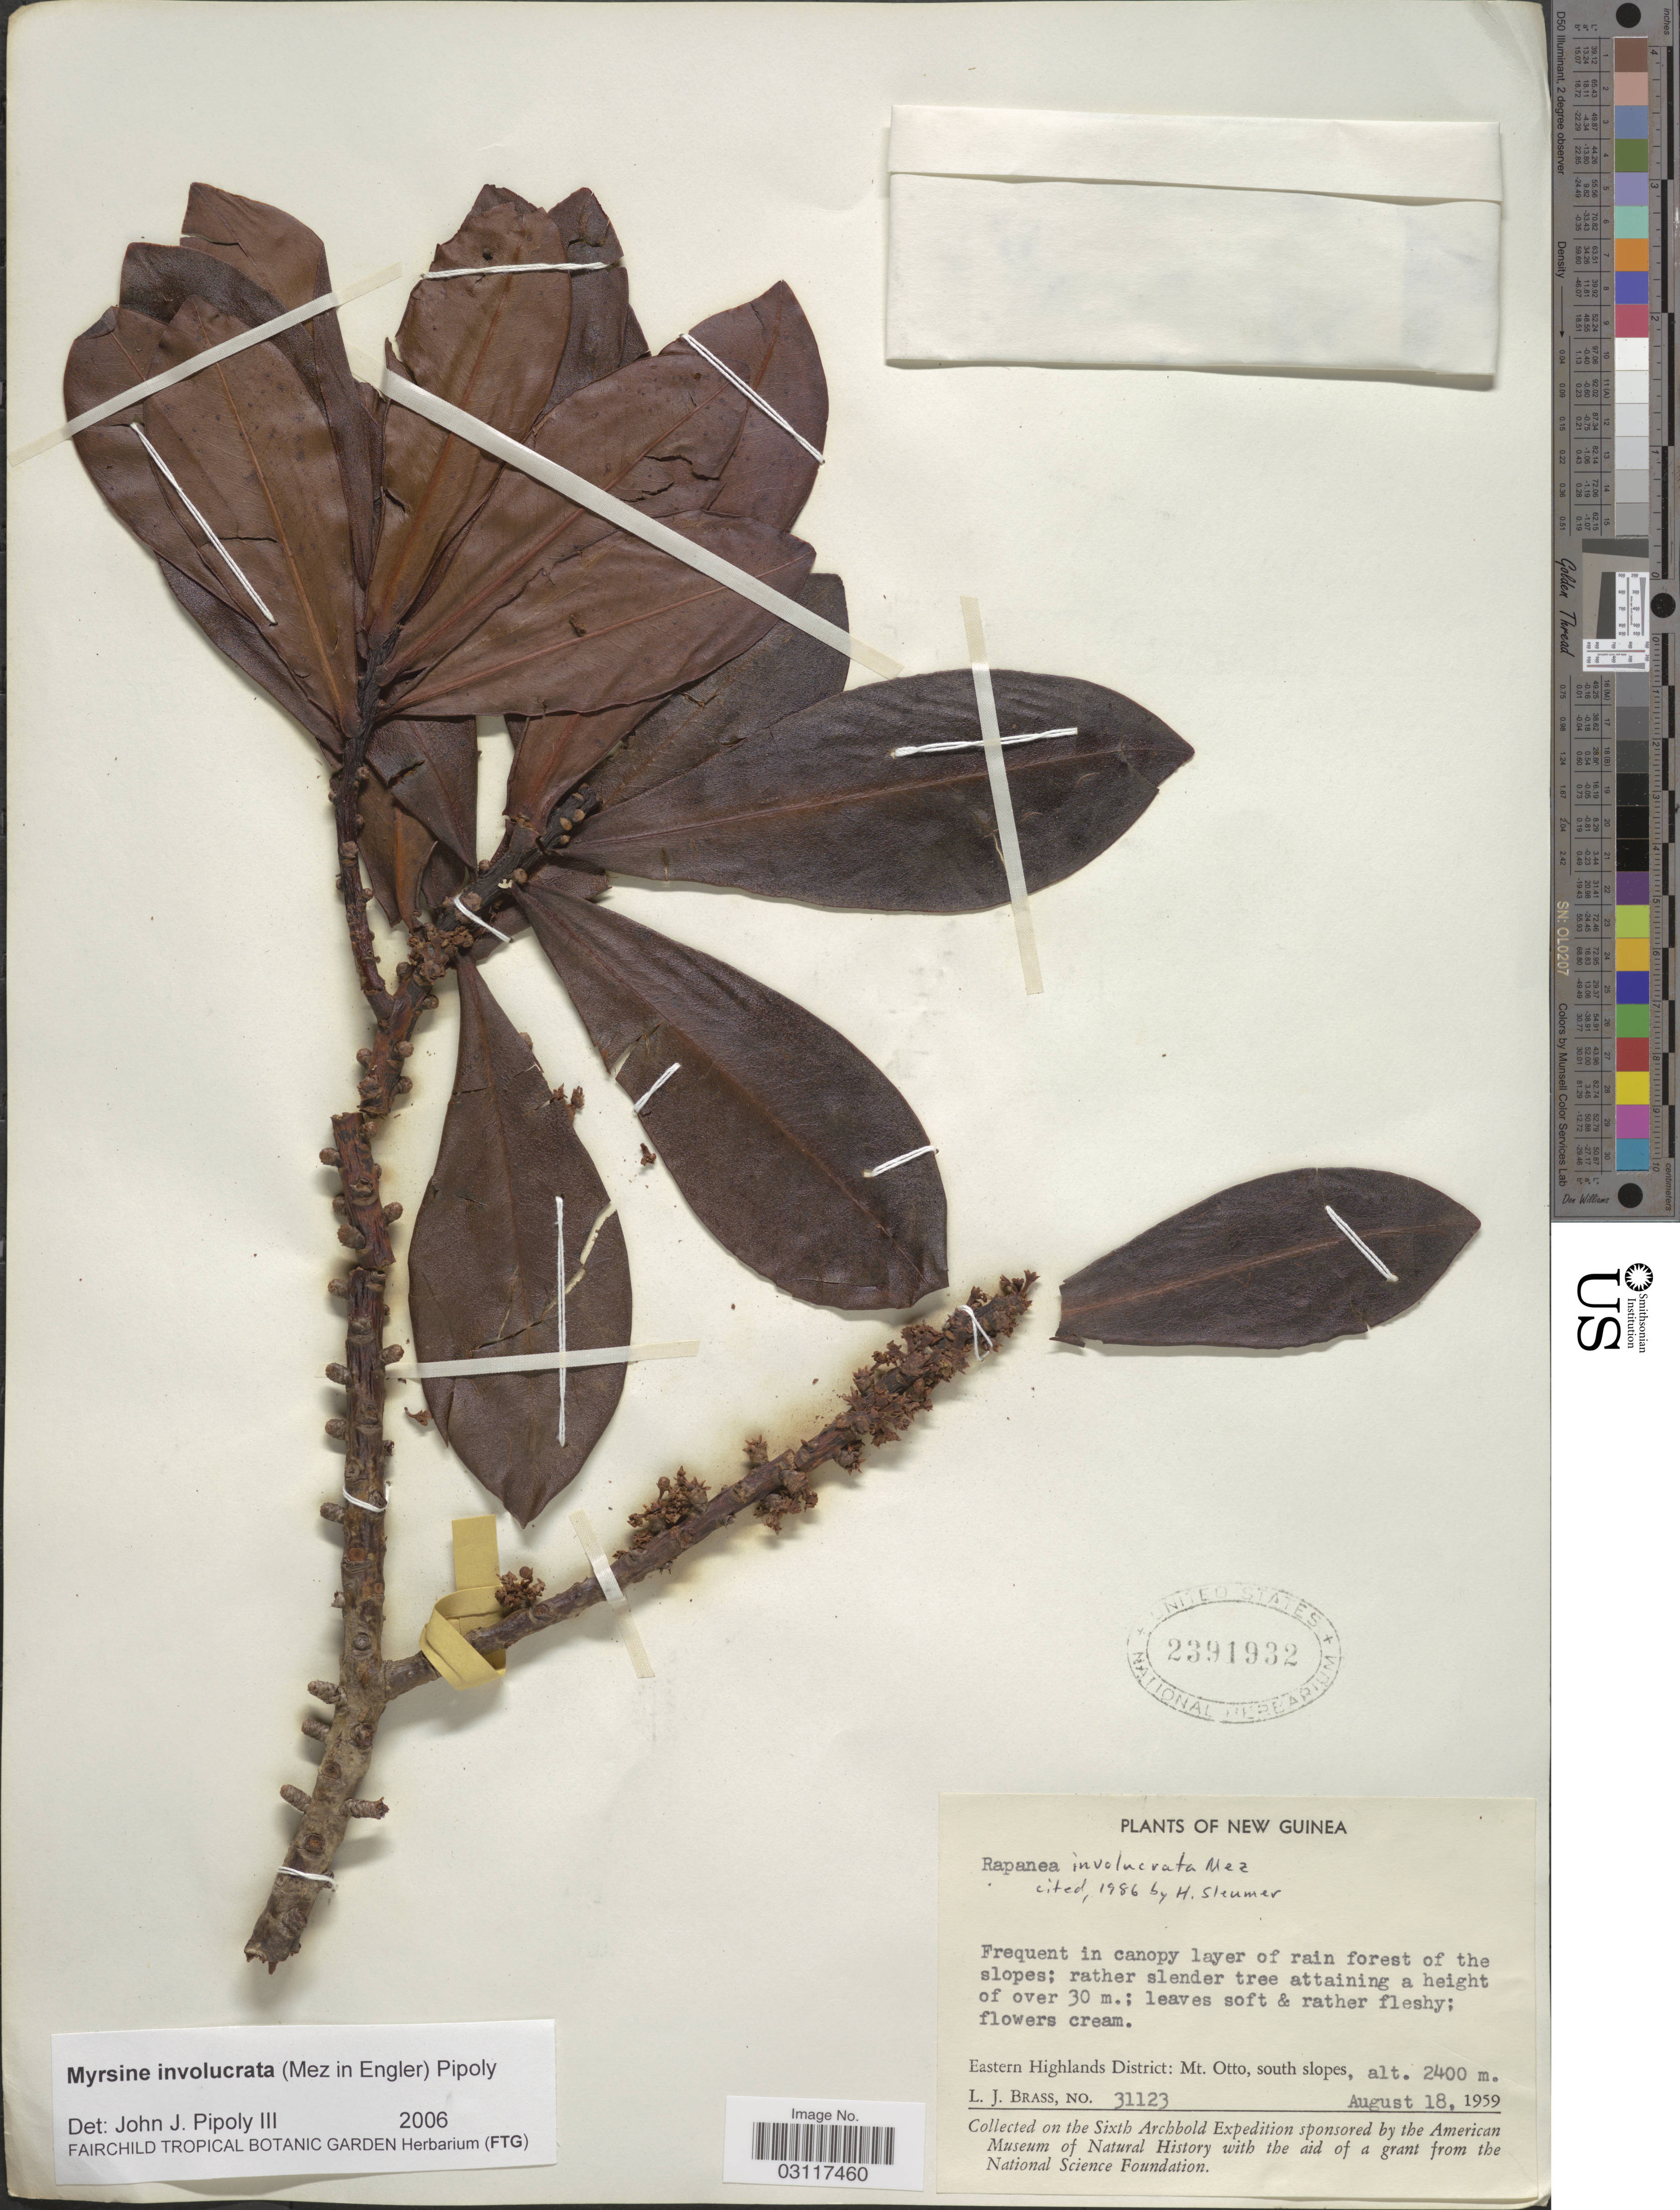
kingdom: Plantae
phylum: Tracheophyta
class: Magnoliopsida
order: Ericales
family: Primulaceae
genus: Myrsine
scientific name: Myrsine involucrata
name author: (Mez) Pipoly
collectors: L. J. Brass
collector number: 31123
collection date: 1959-08-18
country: Papua New Guinea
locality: New Guinea, Eastern Highlands District: Mt. Otto, south slopes.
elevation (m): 2400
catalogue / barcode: US 2391932